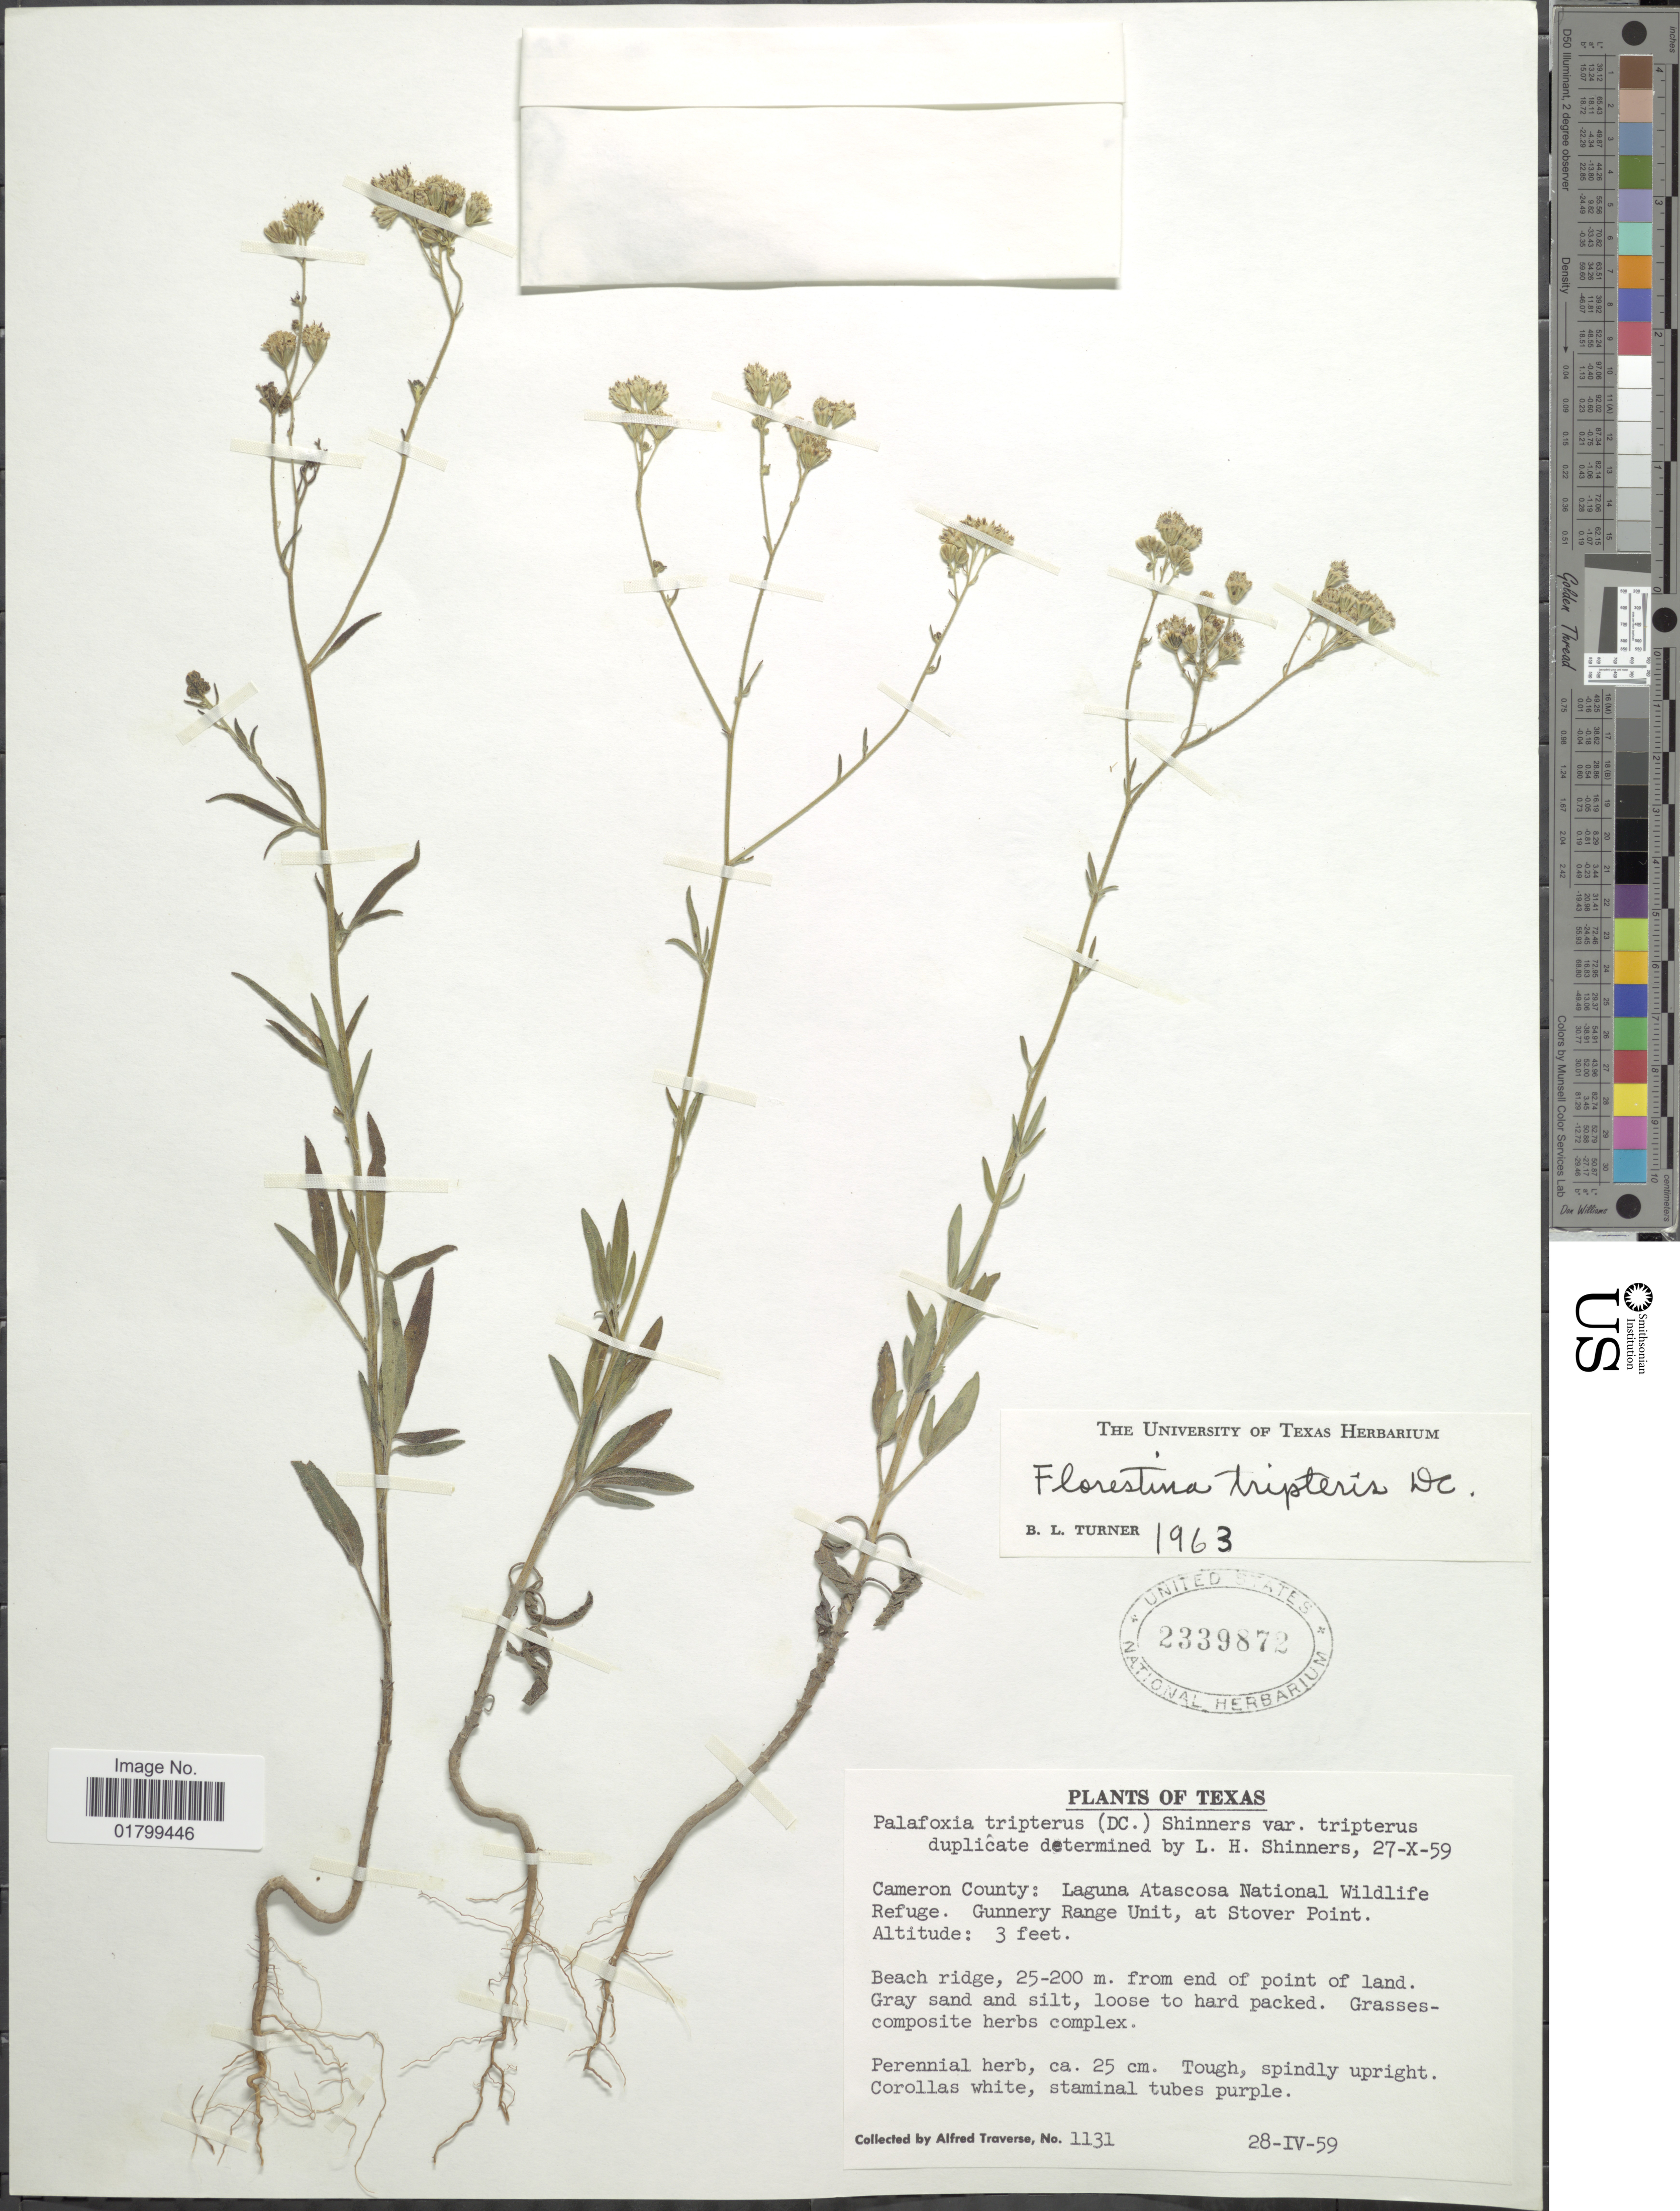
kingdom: Plantae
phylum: Tracheophyta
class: Magnoliopsida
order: Asterales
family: Asteraceae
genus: Florestina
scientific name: Florestina tripteris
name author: DC.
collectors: A. Traverse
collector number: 1131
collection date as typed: Transcribed d/m/y: 28/4/59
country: United States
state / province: Texas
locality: Cameron County: Laguna Atascosa National Wildlifde Refuge. Gunnery Range Unit, at Stover Point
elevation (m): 1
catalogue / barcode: US 2339872